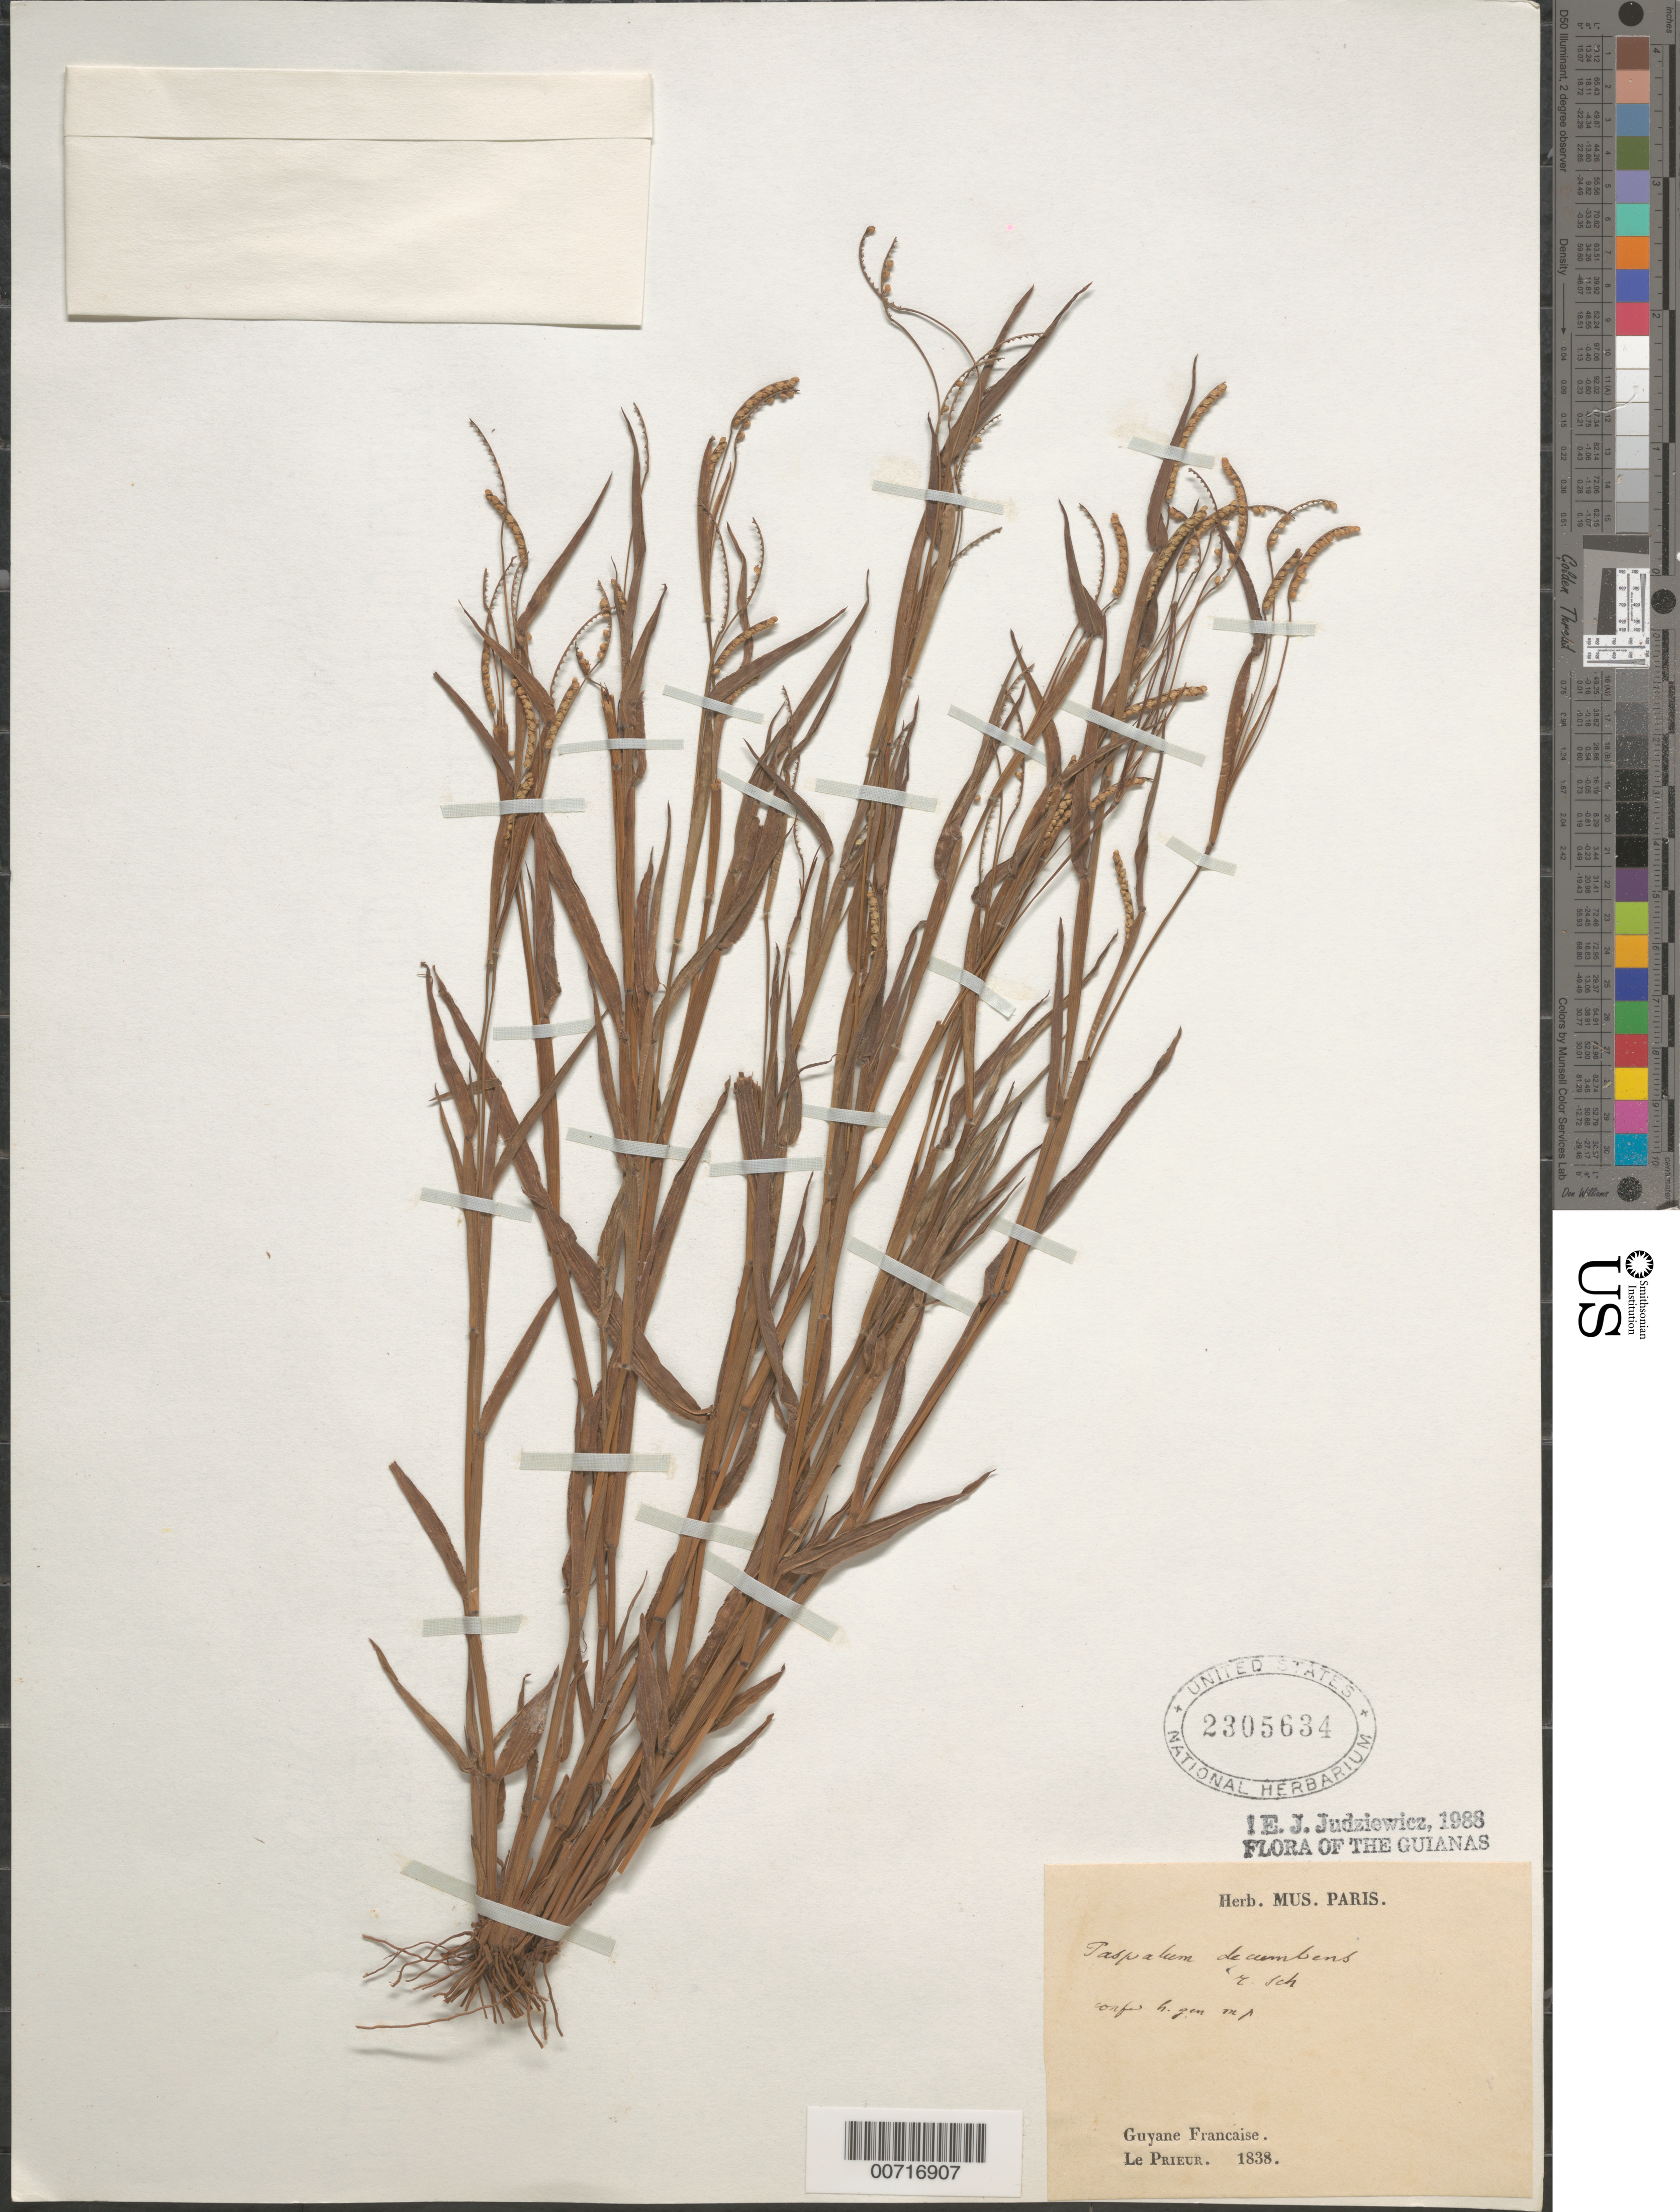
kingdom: Plantae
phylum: Tracheophyta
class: Liliopsida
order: Poales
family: Poaceae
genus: Paspalum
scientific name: Paspalum decumbens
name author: Sw.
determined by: Judziewicz, E. J.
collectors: F. M. R. Leprieur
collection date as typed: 1838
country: French Guiana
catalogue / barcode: US 2305634